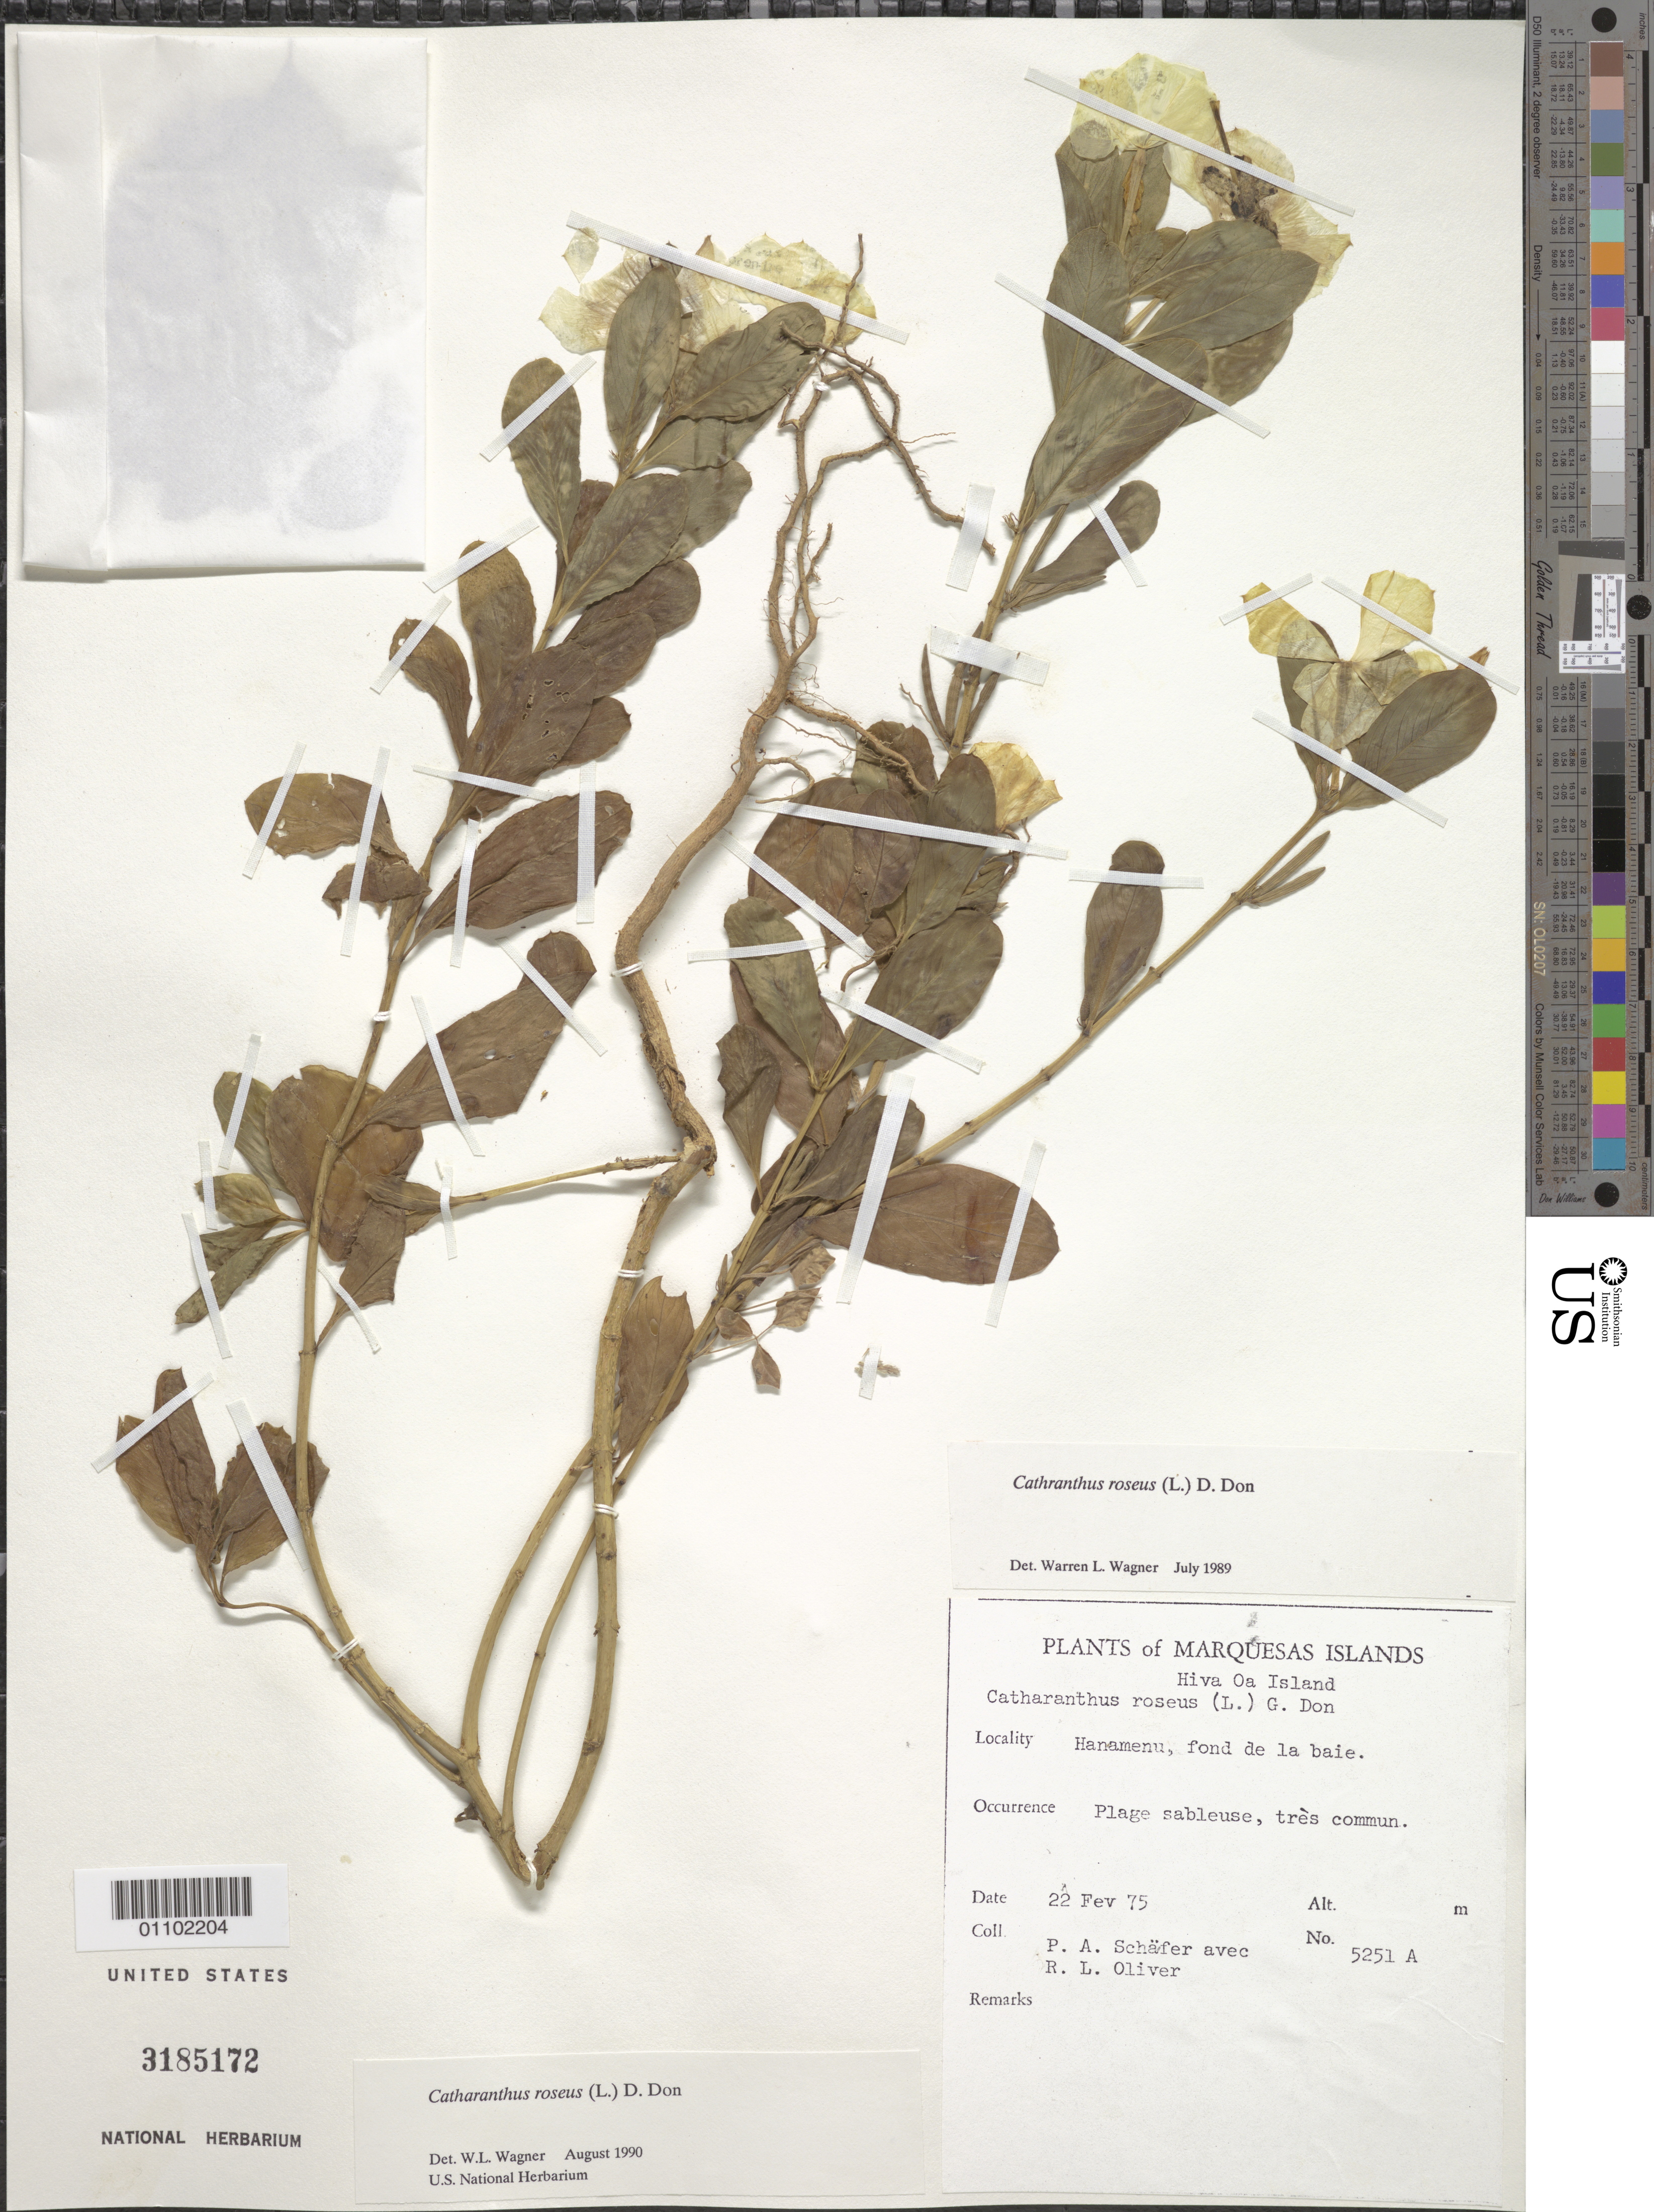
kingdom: Plantae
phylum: Tracheophyta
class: Magnoliopsida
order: Gentianales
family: Apocynaceae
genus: Catharanthus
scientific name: Catharanthus roseus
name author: (L.) G. Don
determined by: Wagner, W. L., (BOT), Smithsonian Institution - National Museum of Natural History (UNITED STATES)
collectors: P. A. Schäfer & R. L. Oliver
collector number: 5251A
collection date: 1975-02-22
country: French Polynesia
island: Hiva Oa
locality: Hanamenu, fond de la baie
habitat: Plage sableuse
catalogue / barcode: US 3185172